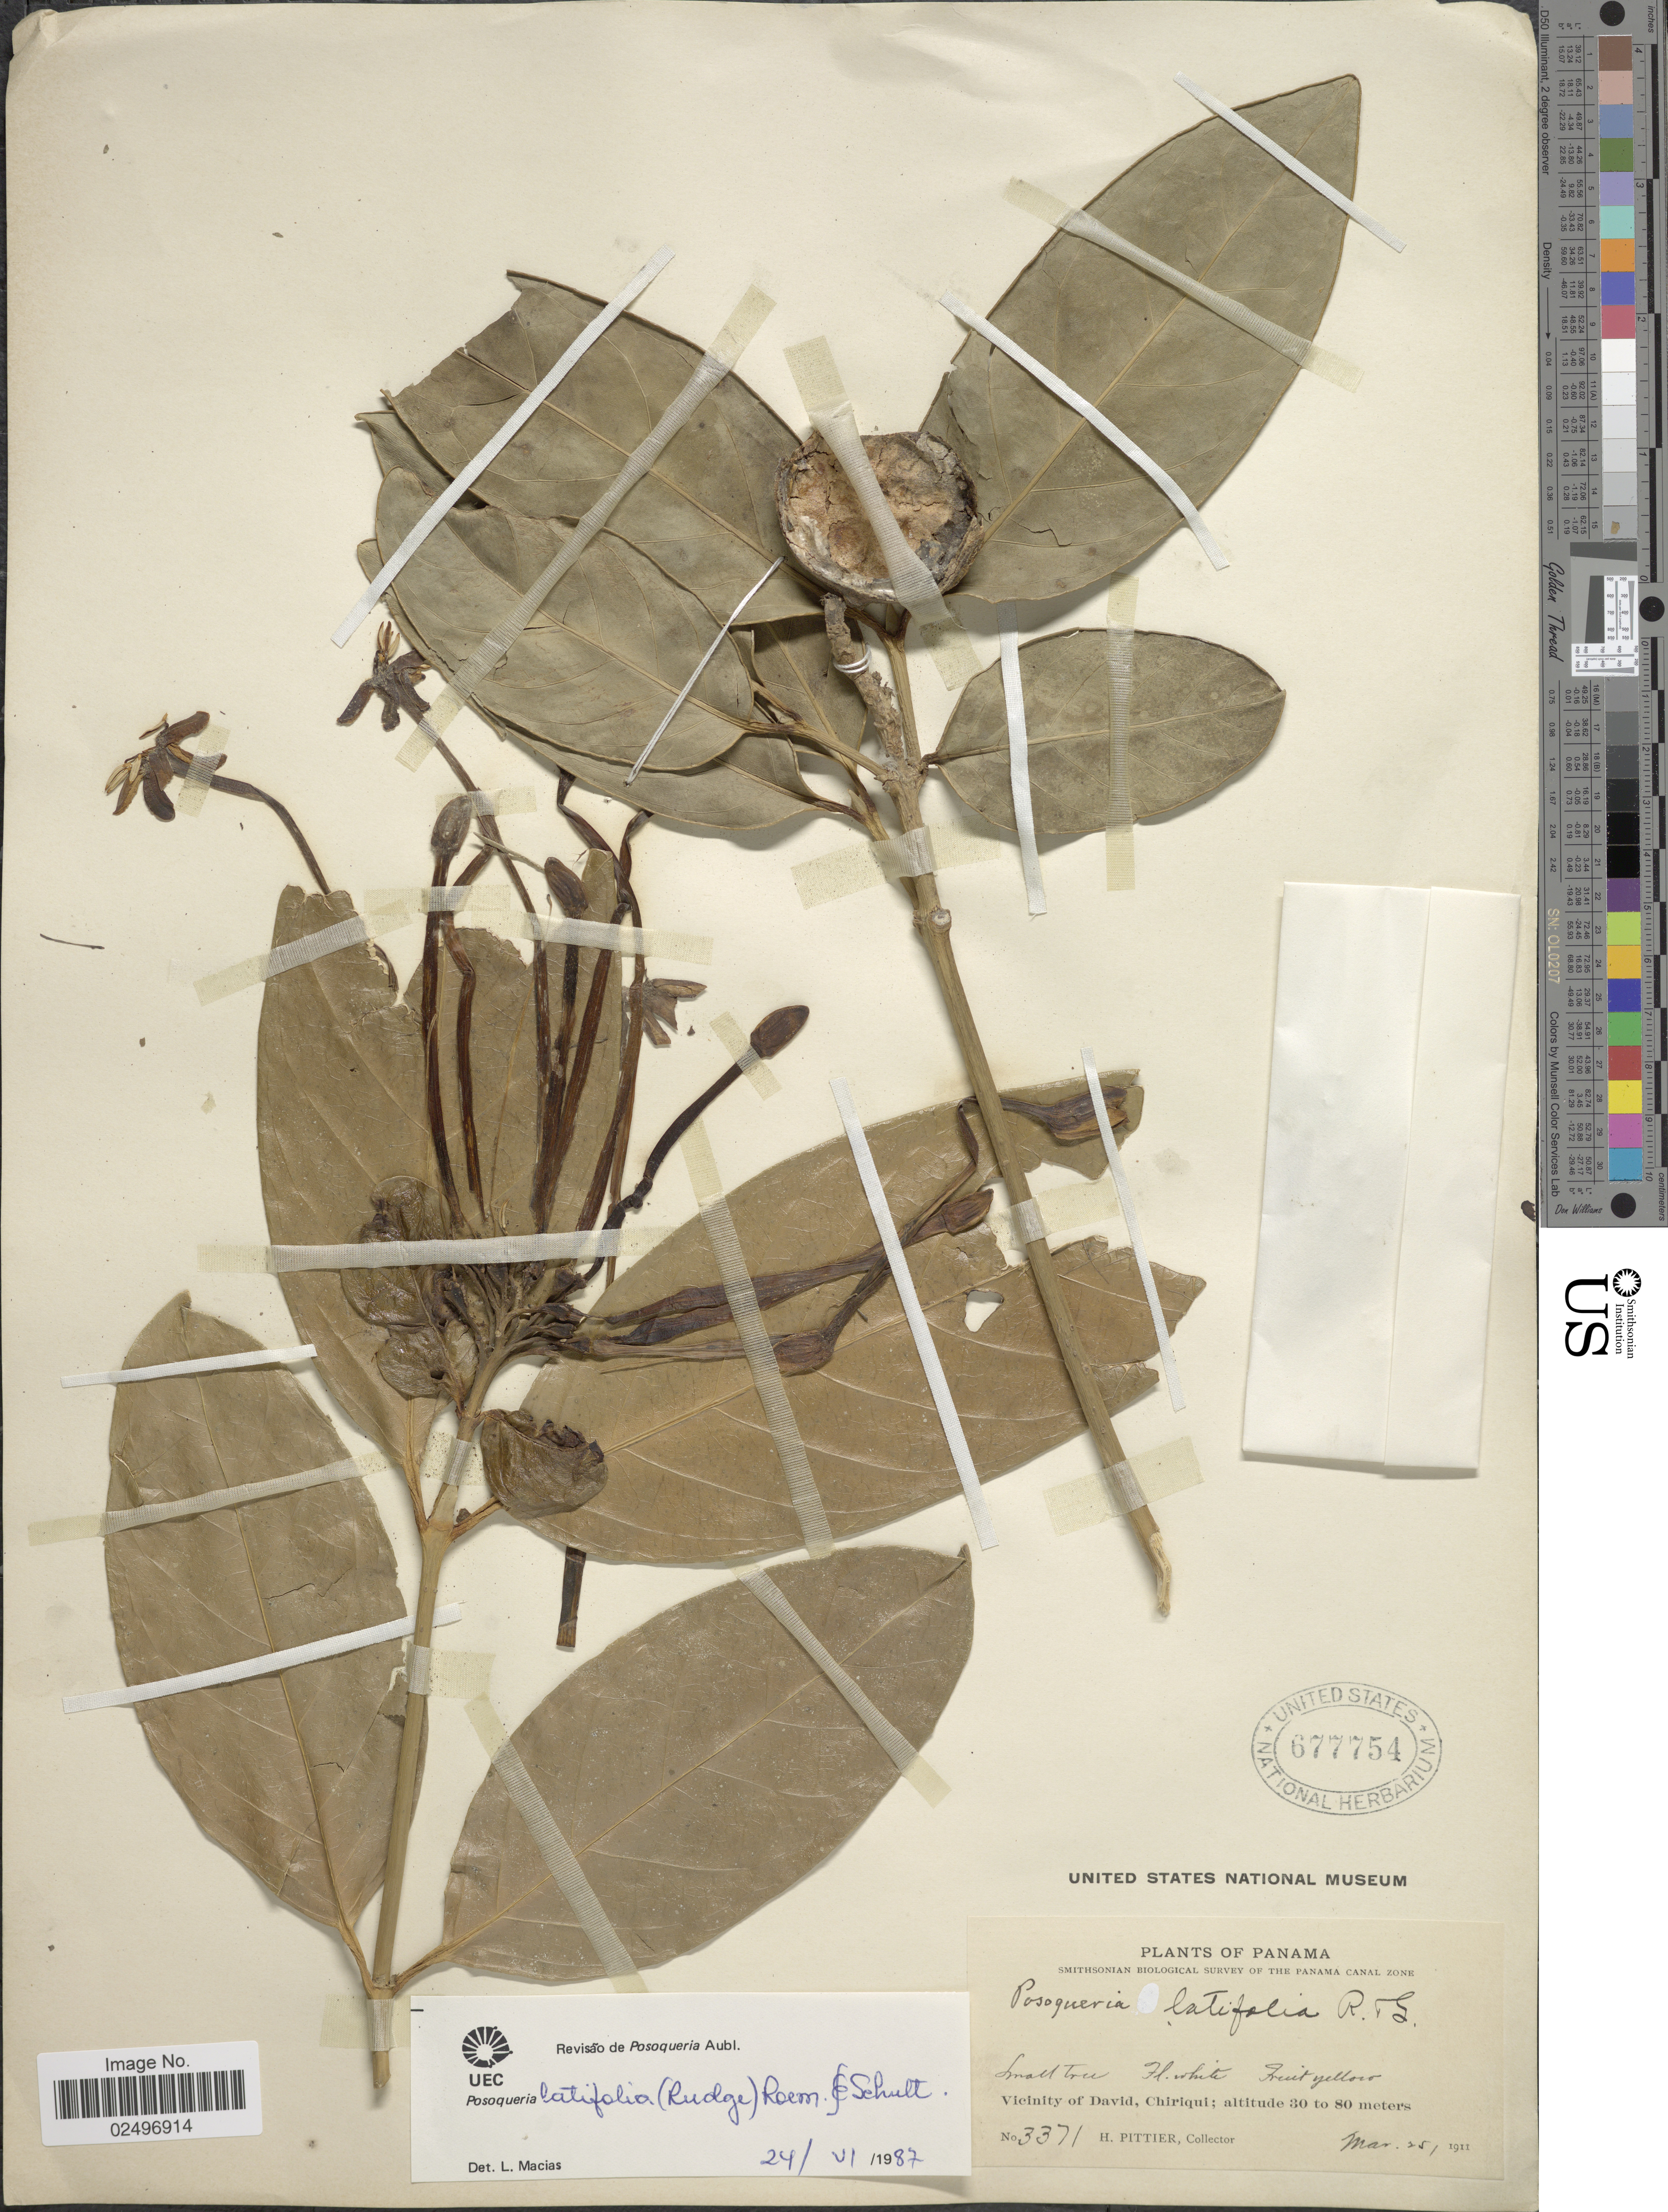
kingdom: Plantae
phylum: Tracheophyta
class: Magnoliopsida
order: Gentianales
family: Rubiaceae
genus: Posoqueria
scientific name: Posoqueria latifolia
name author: (Rudge) Roem. & Schult.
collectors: H. F. Pittier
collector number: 3371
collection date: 1911-03-25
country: Panama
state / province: Chiriqui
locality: Vicinity of David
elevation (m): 30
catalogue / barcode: US 677754